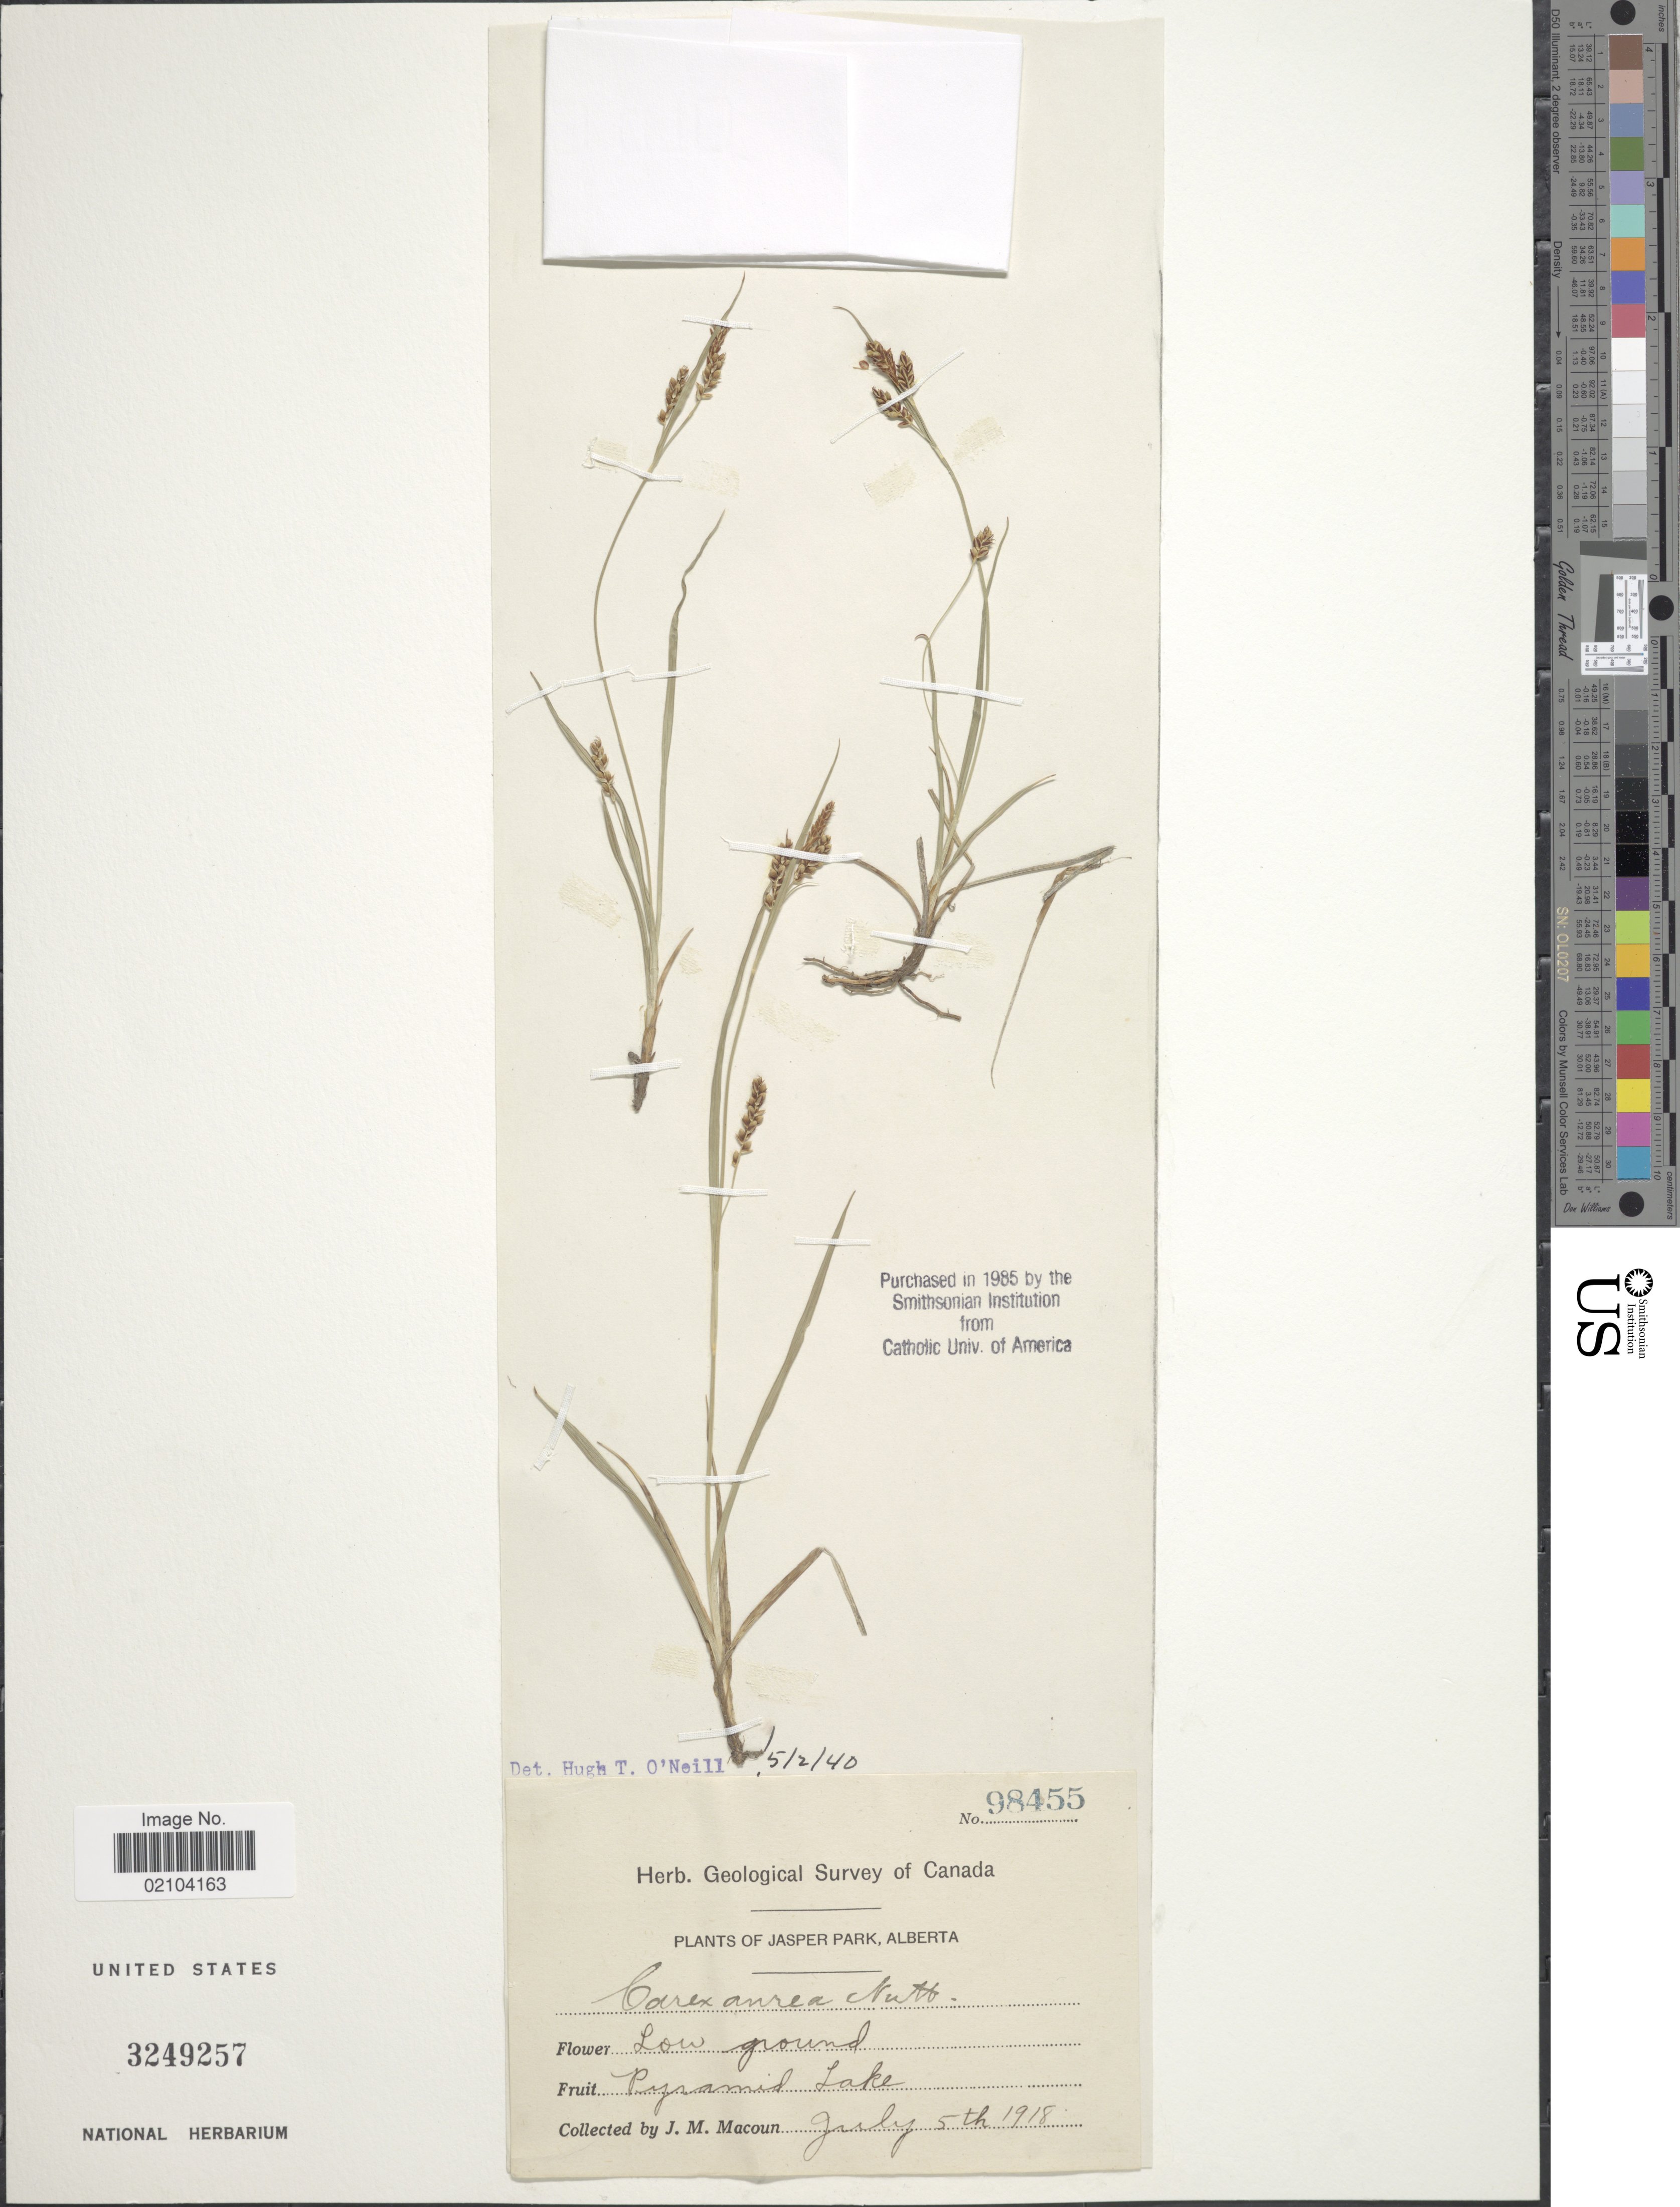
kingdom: Plantae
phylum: Tracheophyta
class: Liliopsida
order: Poales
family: Cyperaceae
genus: Carex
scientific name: Carex aurea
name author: Nutt.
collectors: J. M. Macoun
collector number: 98455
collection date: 1918-07-05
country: Canada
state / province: Alberta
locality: Jasper Park, Alberta. Pyramid Lake.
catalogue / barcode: US 3249257